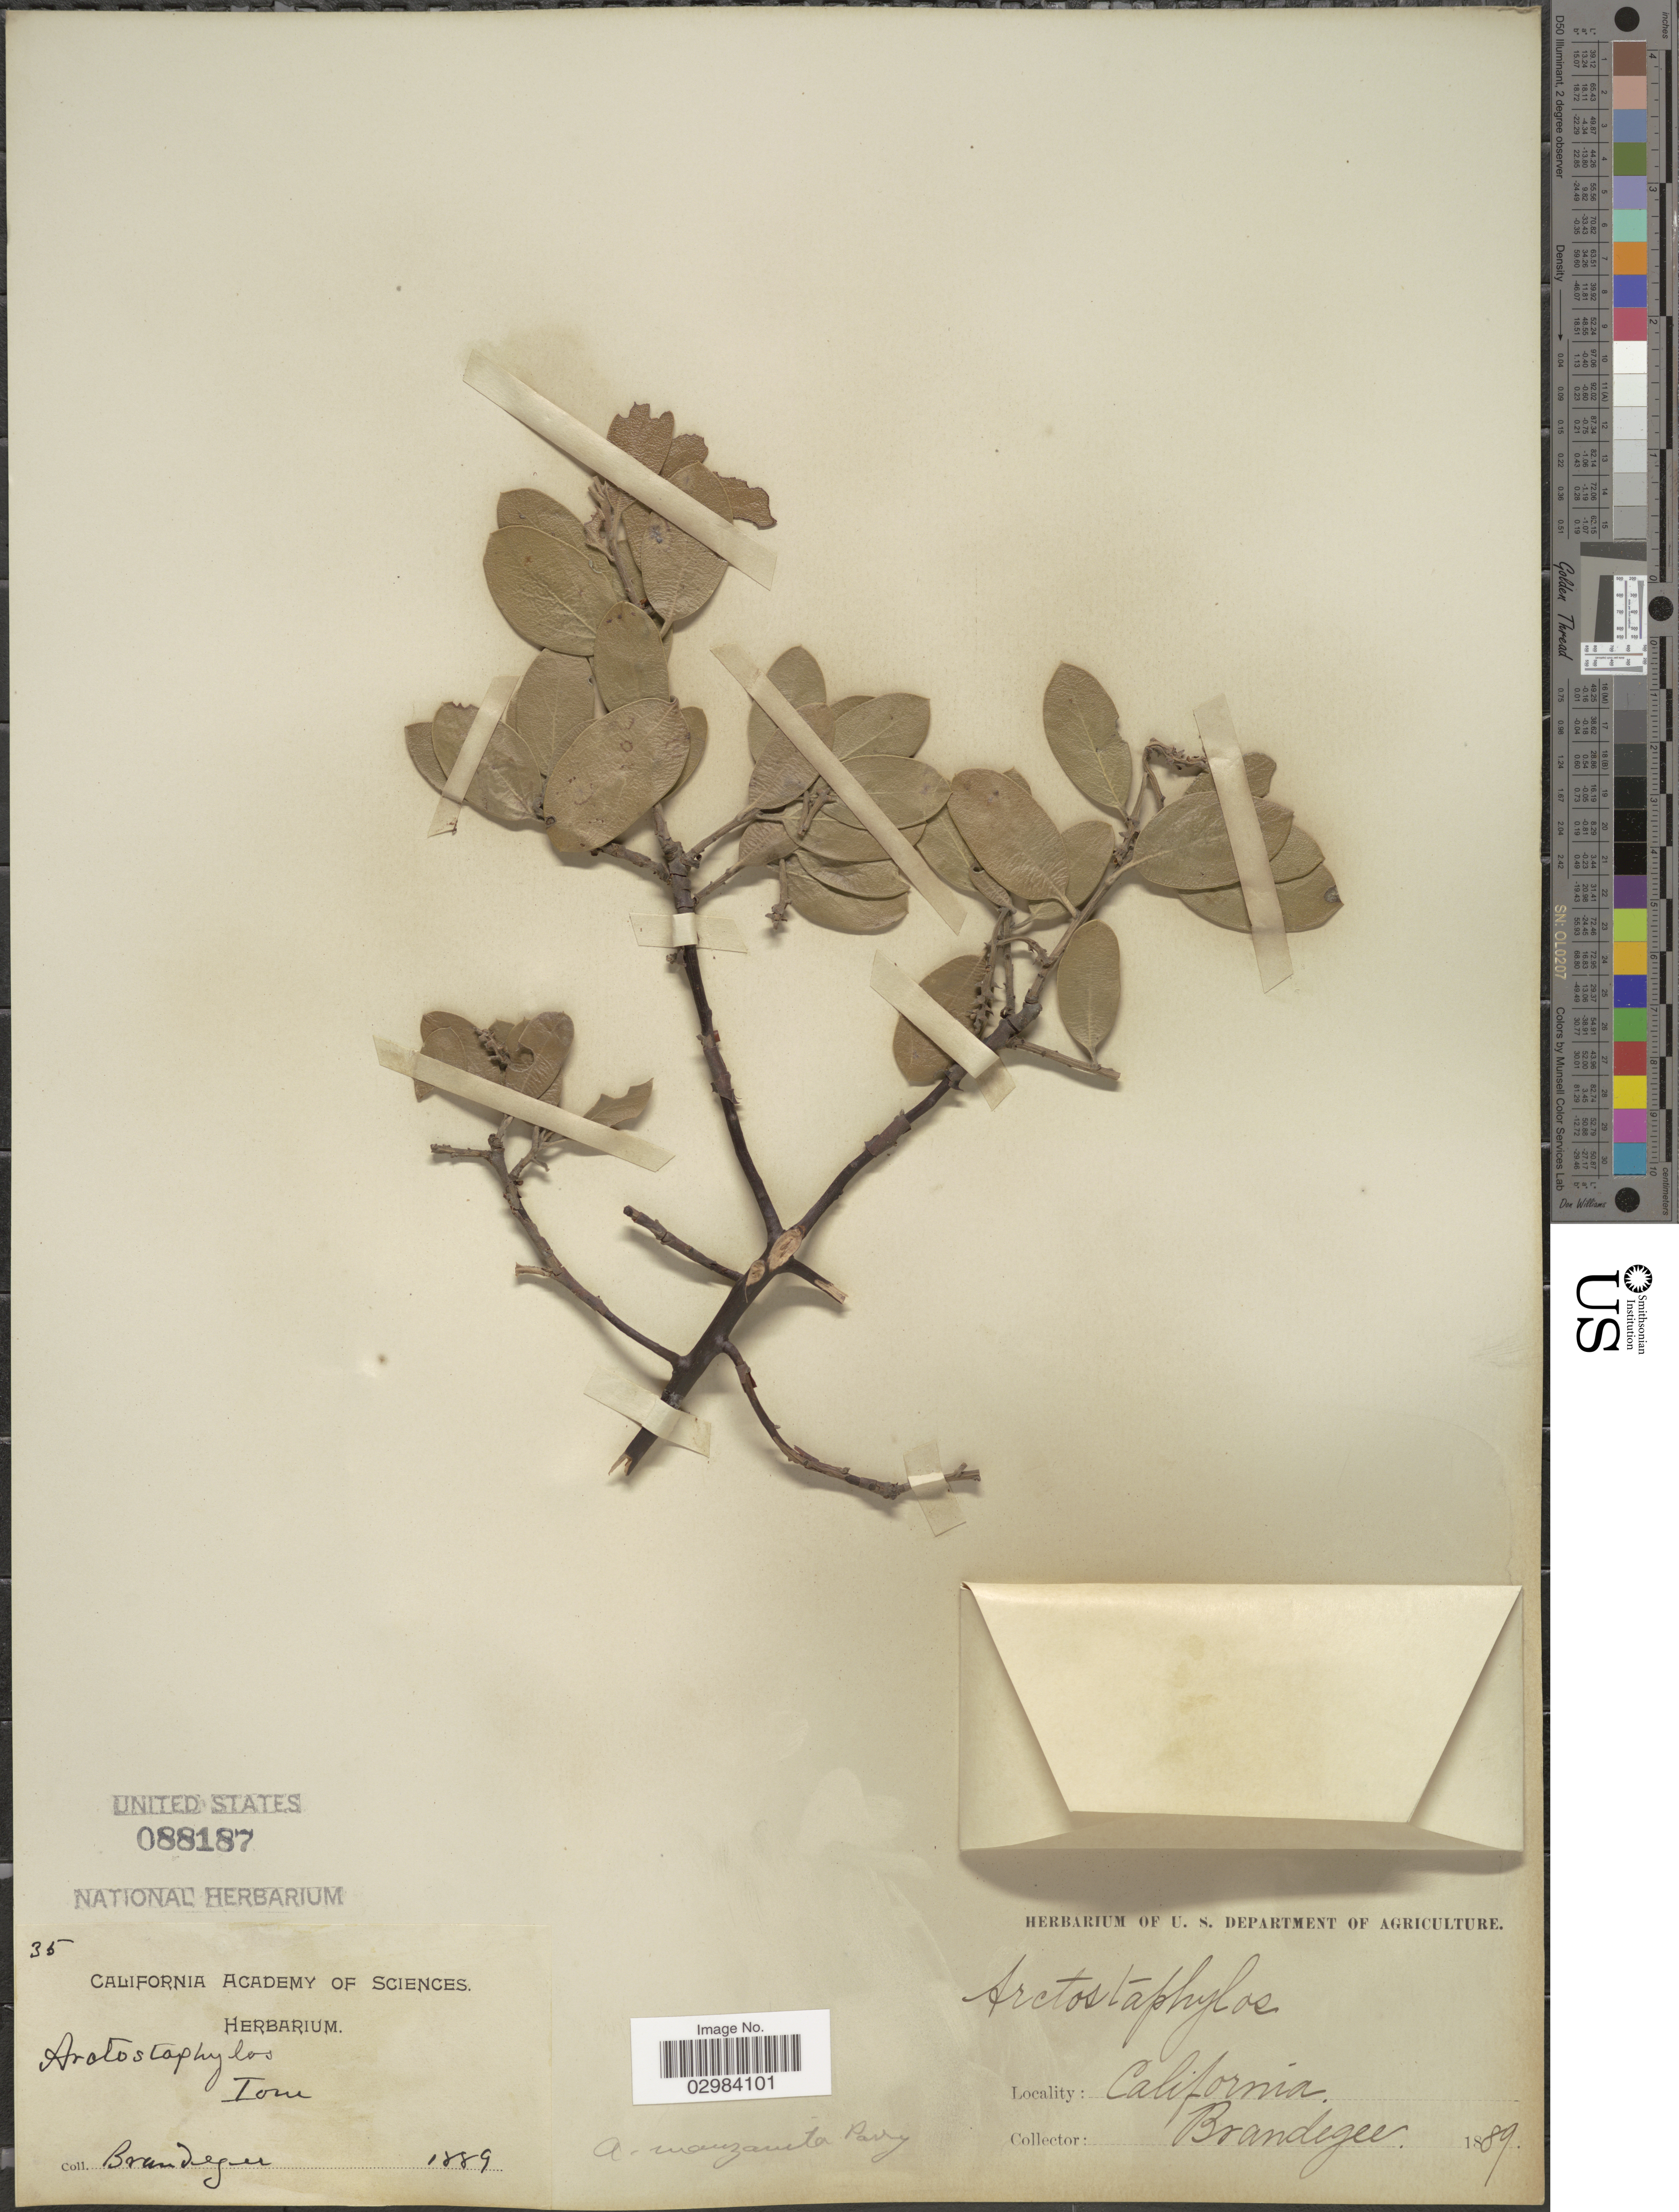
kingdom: Plantae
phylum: Tracheophyta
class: Magnoliopsida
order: Ericales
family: Ericaceae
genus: Arctostaphylos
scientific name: Arctostaphylos manzanita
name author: Parry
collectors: -- Brandegee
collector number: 35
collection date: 1889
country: United States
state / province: California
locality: Ioru.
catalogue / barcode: US 88187